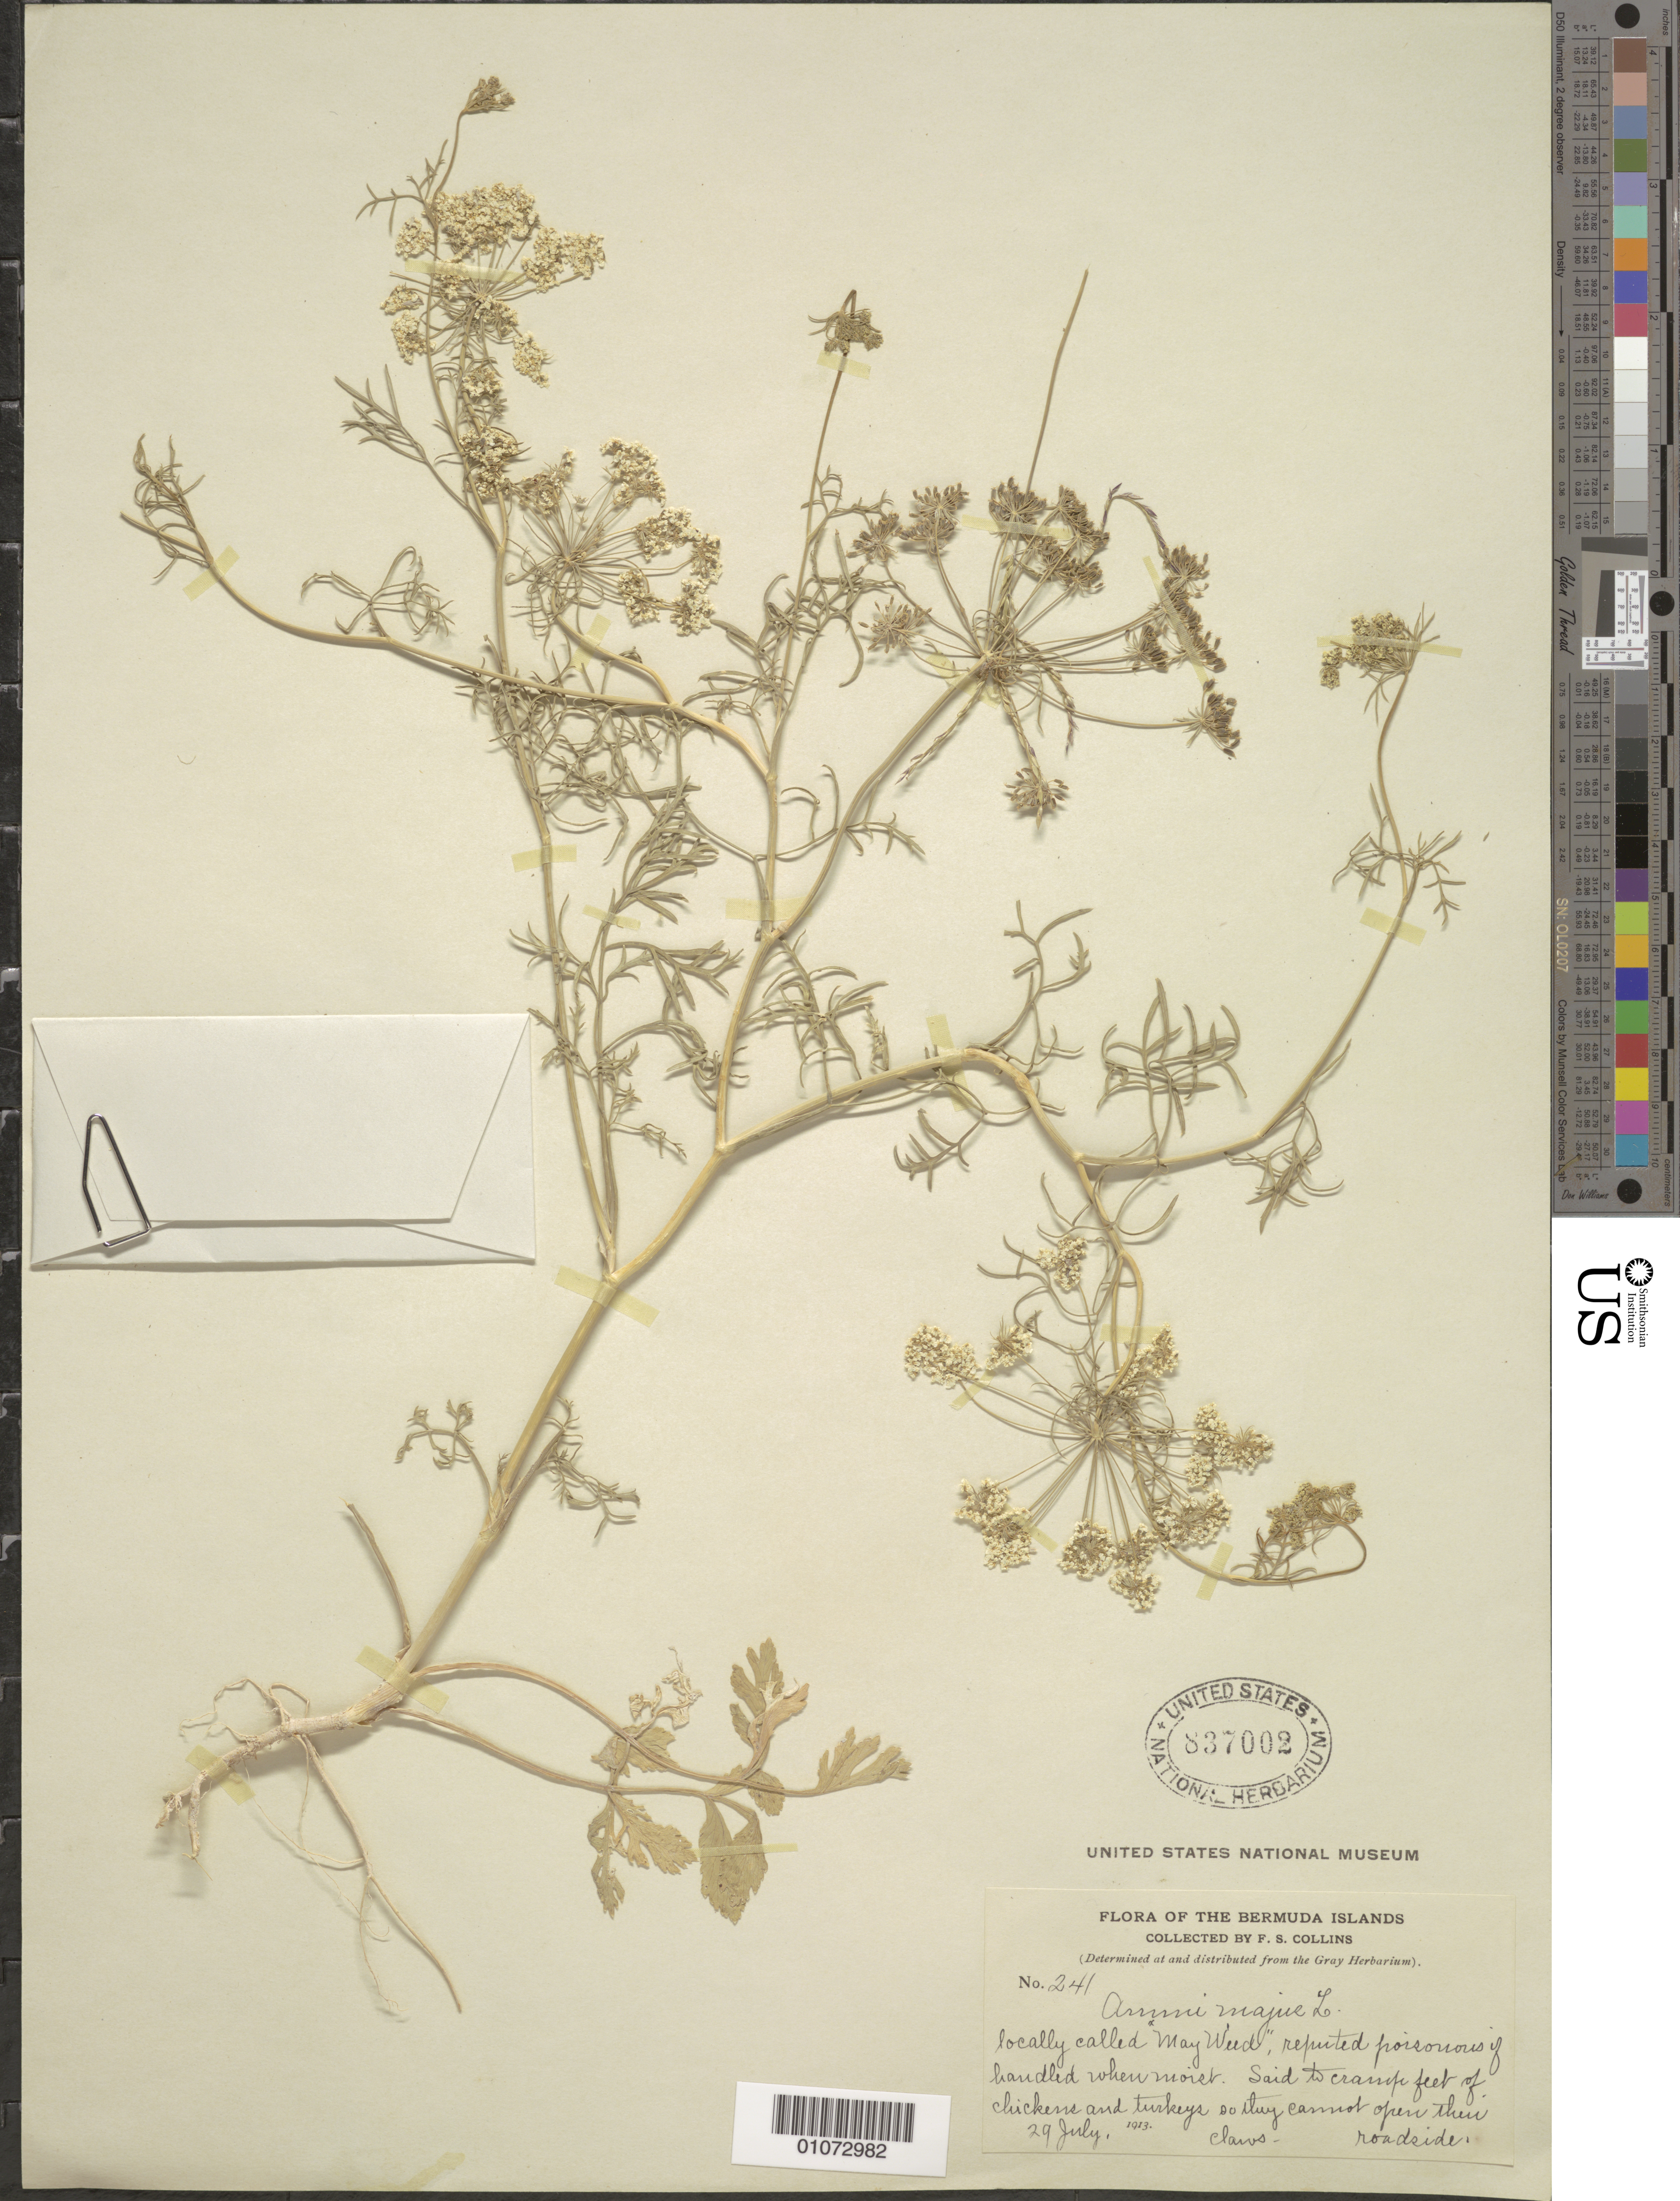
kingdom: Plantae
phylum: Tracheophyta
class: Magnoliopsida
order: Apiales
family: Apiaceae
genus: Ammi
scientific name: Ammi majus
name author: L.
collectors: F. Collins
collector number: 241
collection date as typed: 29 Jul 1929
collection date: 1929-07-29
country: Bermuda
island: Bermuda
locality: Roadside.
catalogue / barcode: US 837002